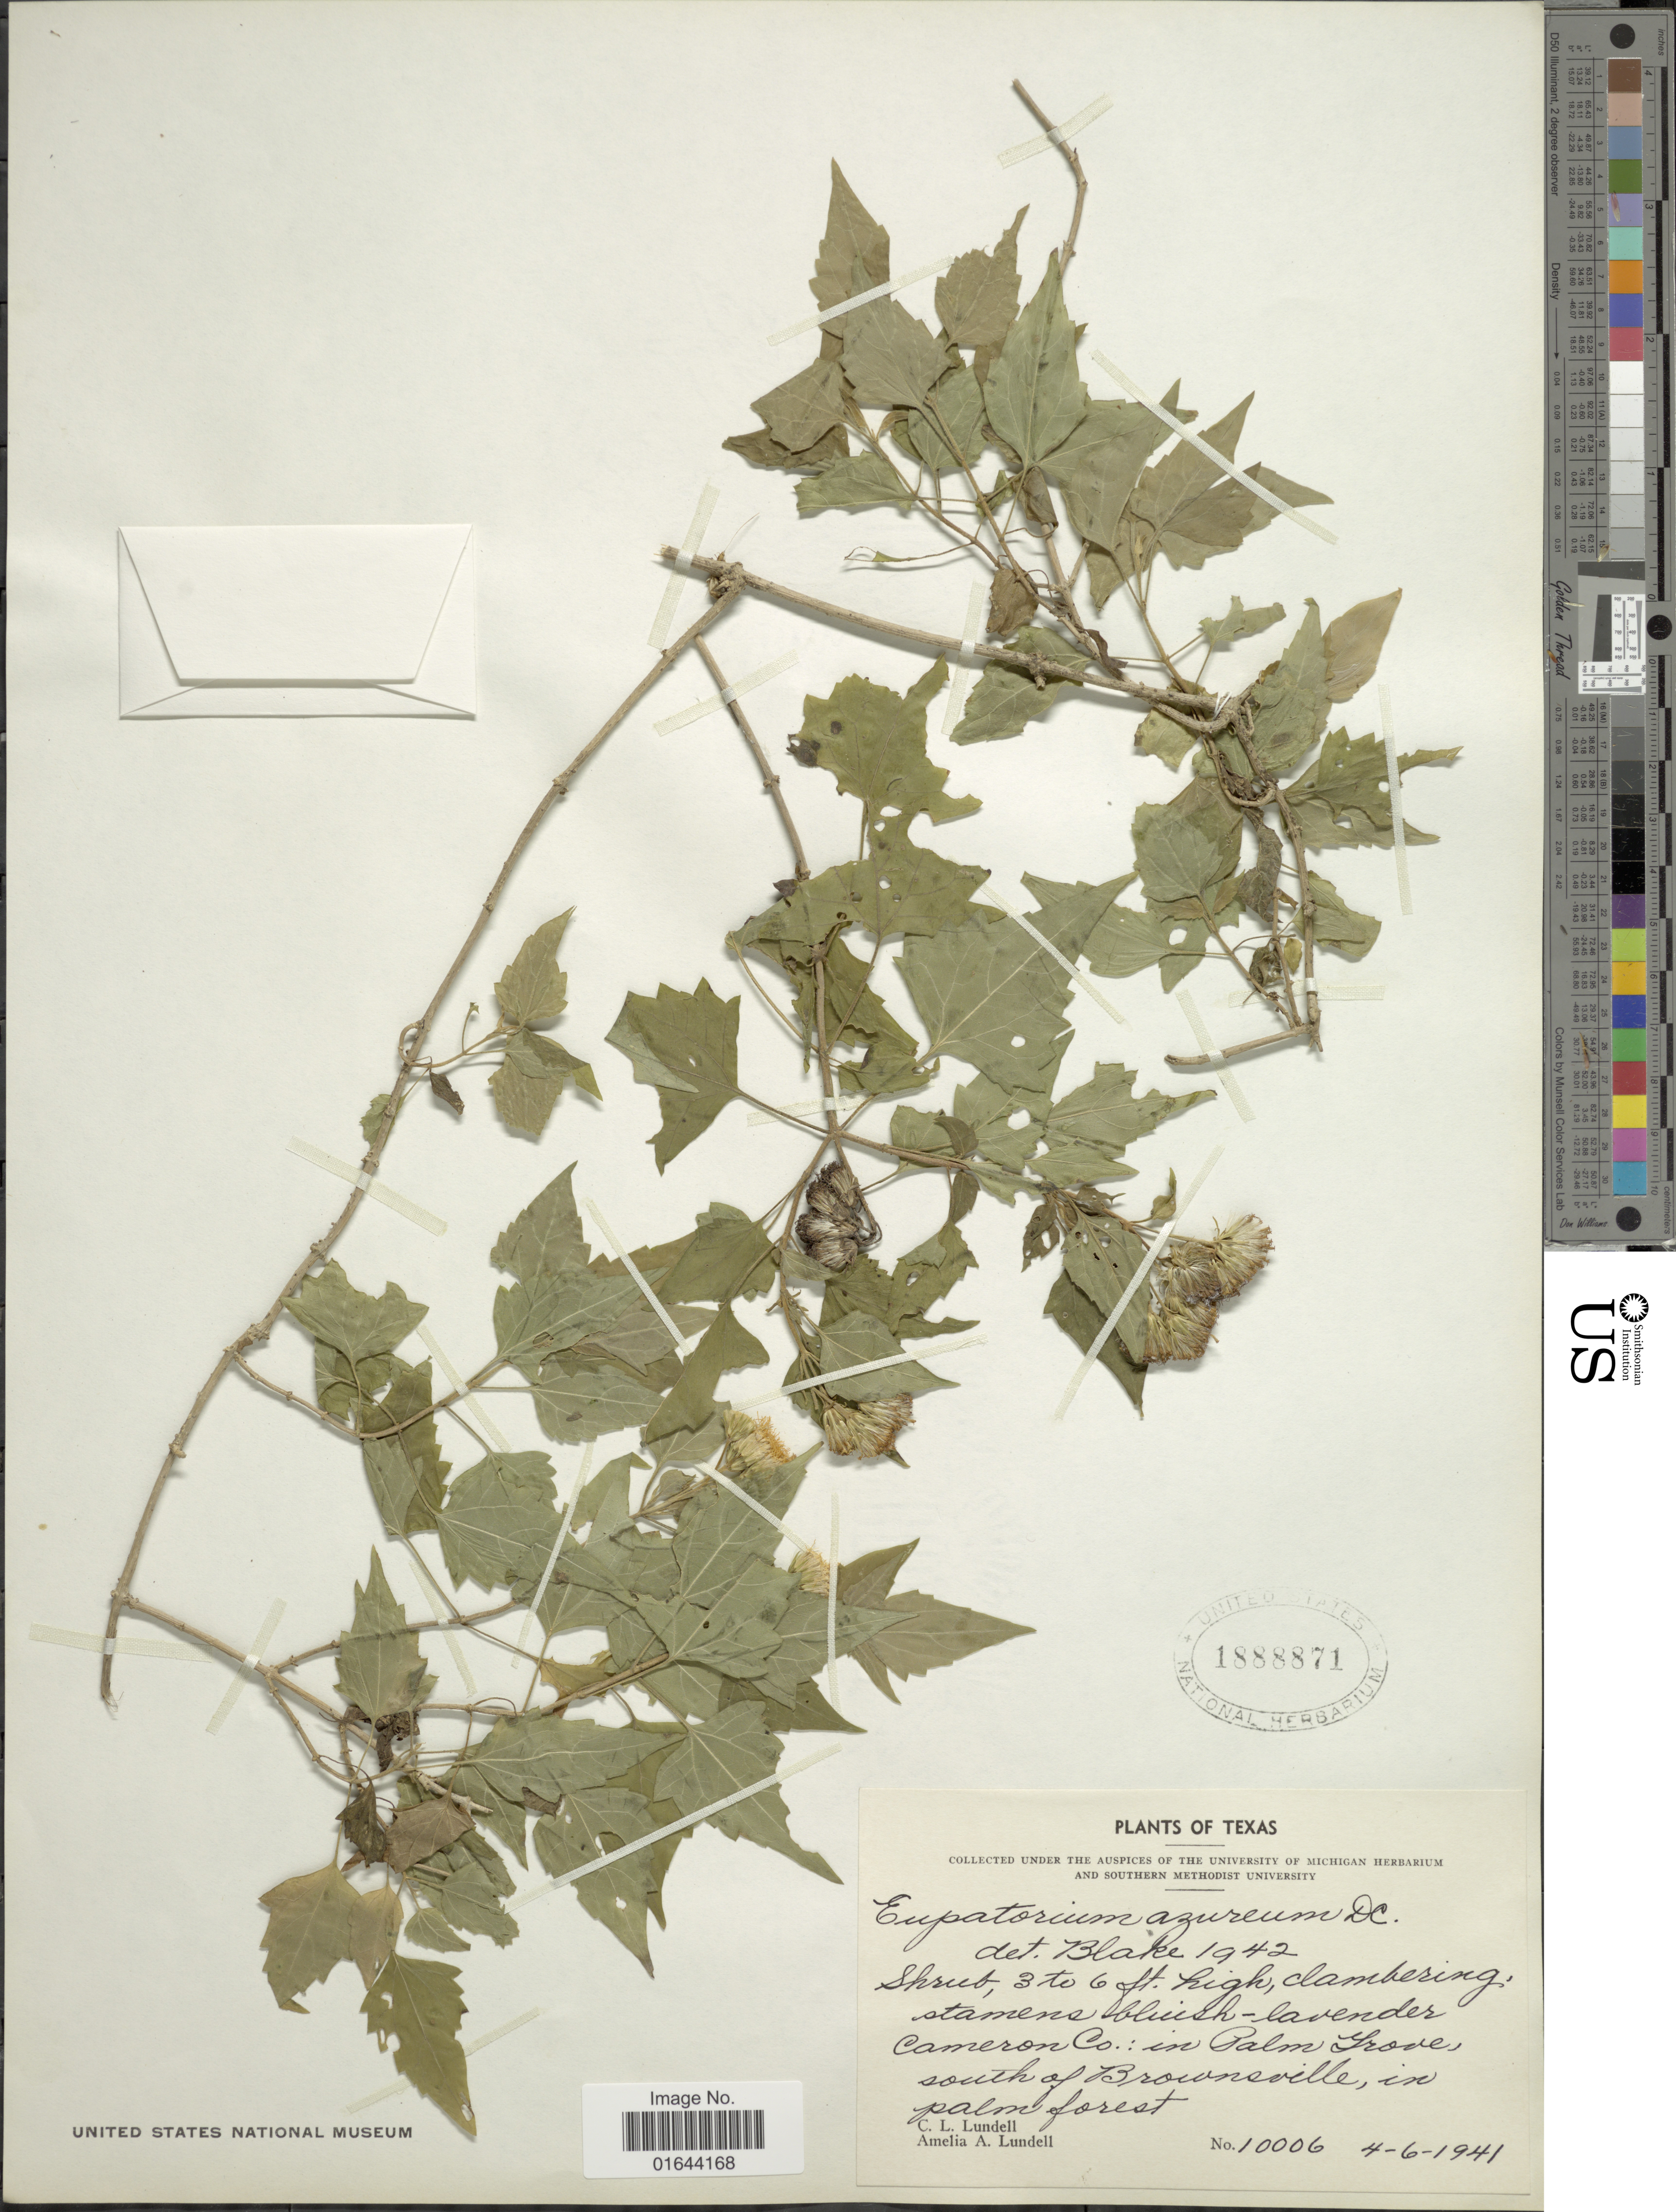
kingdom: Plantae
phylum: Tracheophyta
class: Magnoliopsida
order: Asterales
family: Asteraceae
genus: Tamaulipa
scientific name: Tamaulipa azurea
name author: (DC.) R.M. King & H. Rob.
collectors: C. L. Lundell & A. A. Lundell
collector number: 10006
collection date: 1941-06-04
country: United States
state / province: Texas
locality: Texas, Cameron Co.: in Palm Grove, south of Brownsville.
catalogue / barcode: US 1888871